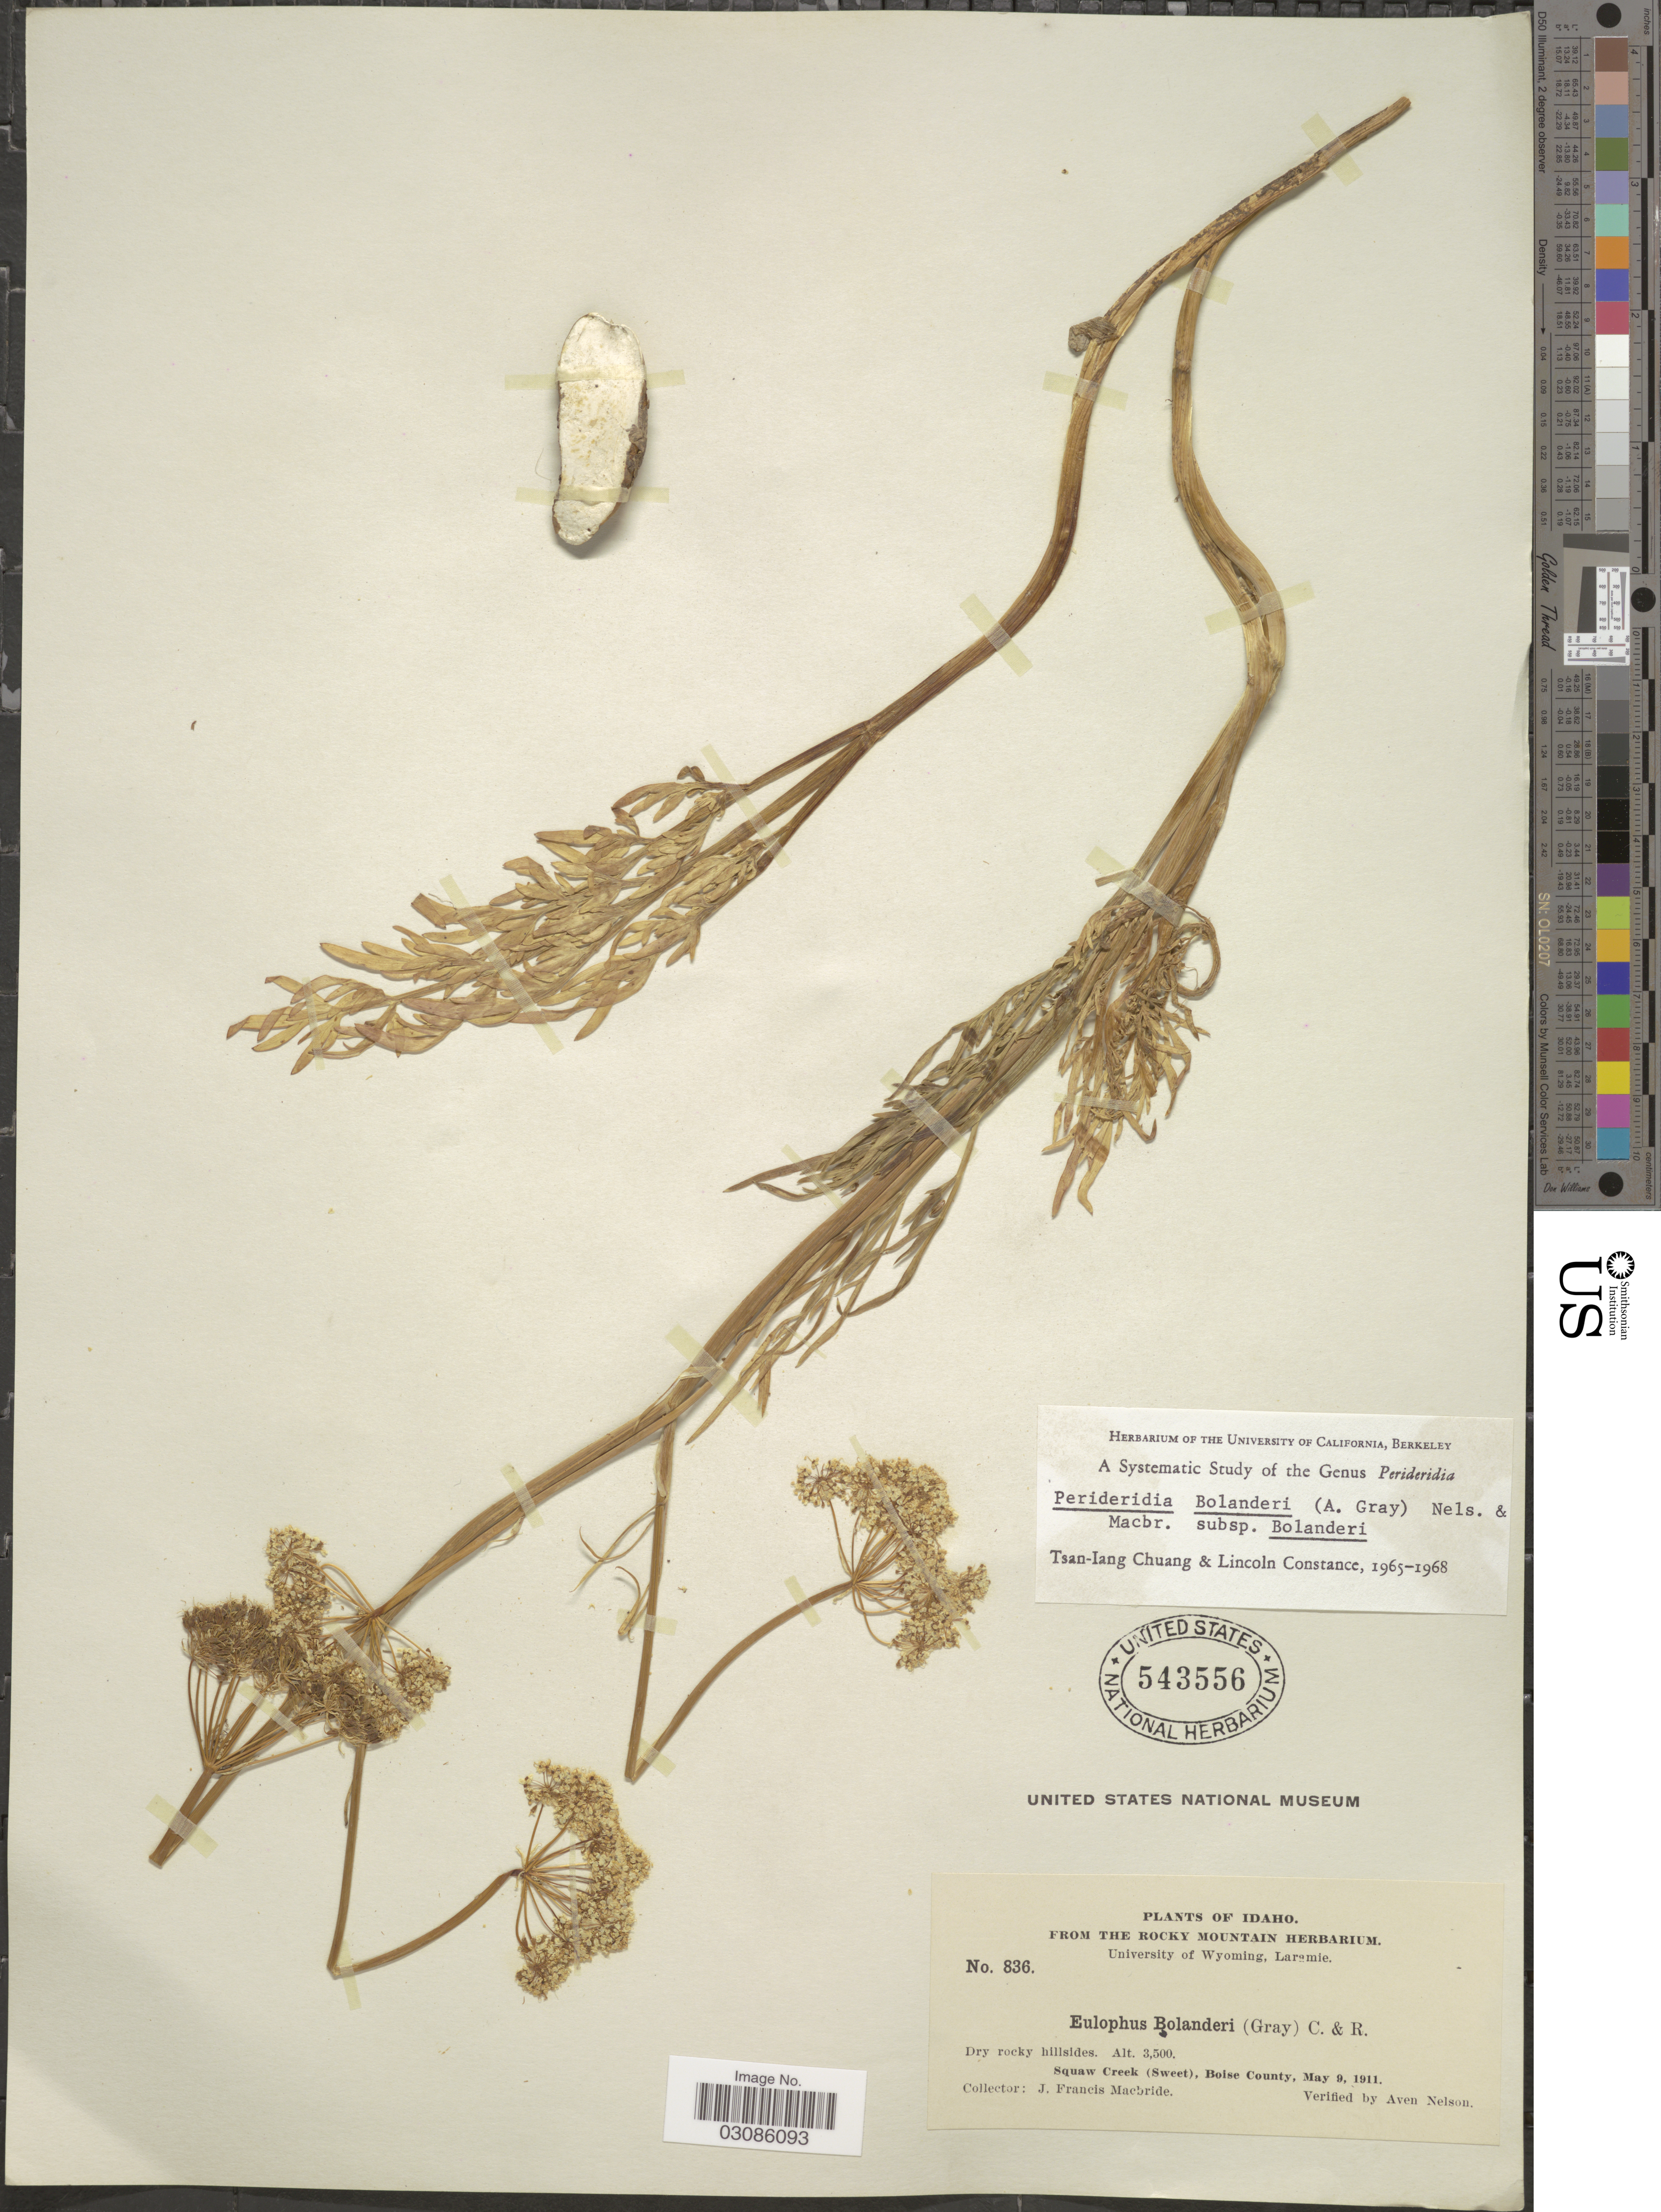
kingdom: Plantae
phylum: Tracheophyta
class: Magnoliopsida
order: Apiales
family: Apiaceae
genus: Perideridia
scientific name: Perideridia bolanderi subsp. bolanderi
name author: (A. Gray) A. Nelson & J.F. Macbr.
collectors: J. F. Macbride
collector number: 836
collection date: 1911-05-09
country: United States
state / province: Idaho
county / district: Boise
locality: Dry rocky hillsides. Squaw Creek (Sweet)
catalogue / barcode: US 543556